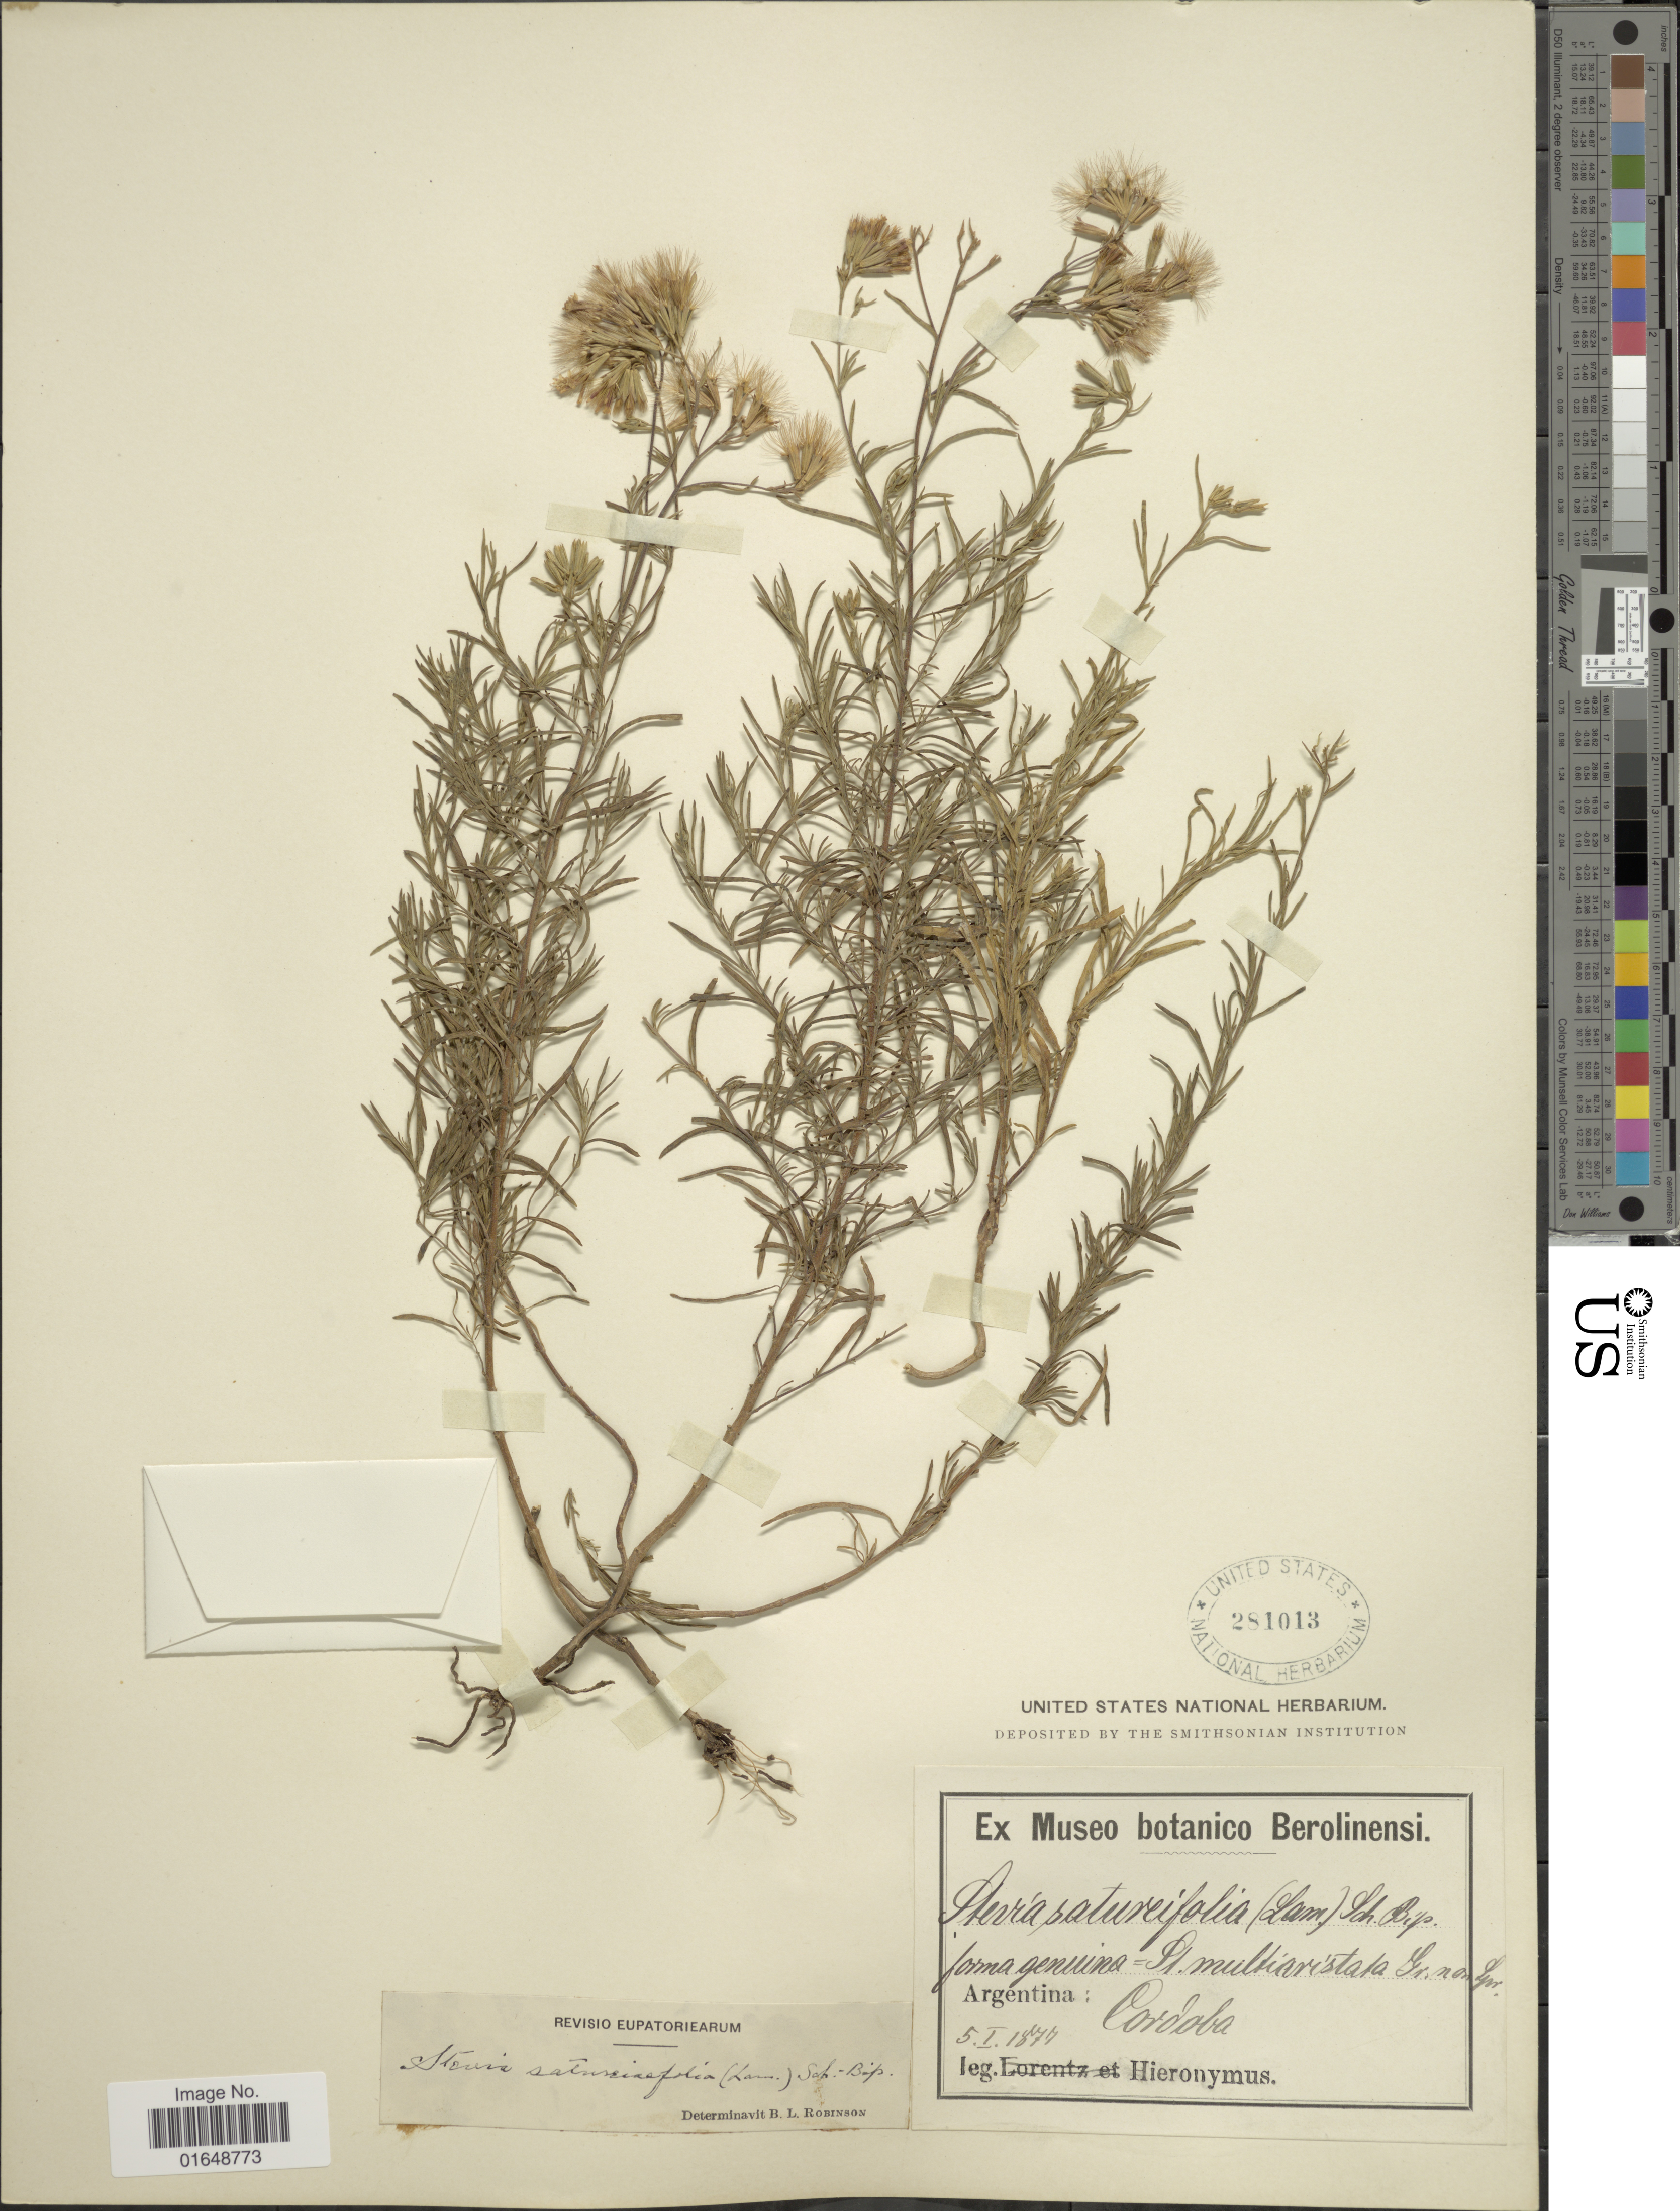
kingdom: Plantae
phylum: Tracheophyta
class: Magnoliopsida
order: Asterales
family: Asteraceae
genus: Stevia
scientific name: Stevia satureifolia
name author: (Lam.) Cav.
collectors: -. Hieronymus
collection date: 1877-01-05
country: Argentina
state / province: Cordoba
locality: Argentina: Cordoba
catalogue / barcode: US 281013